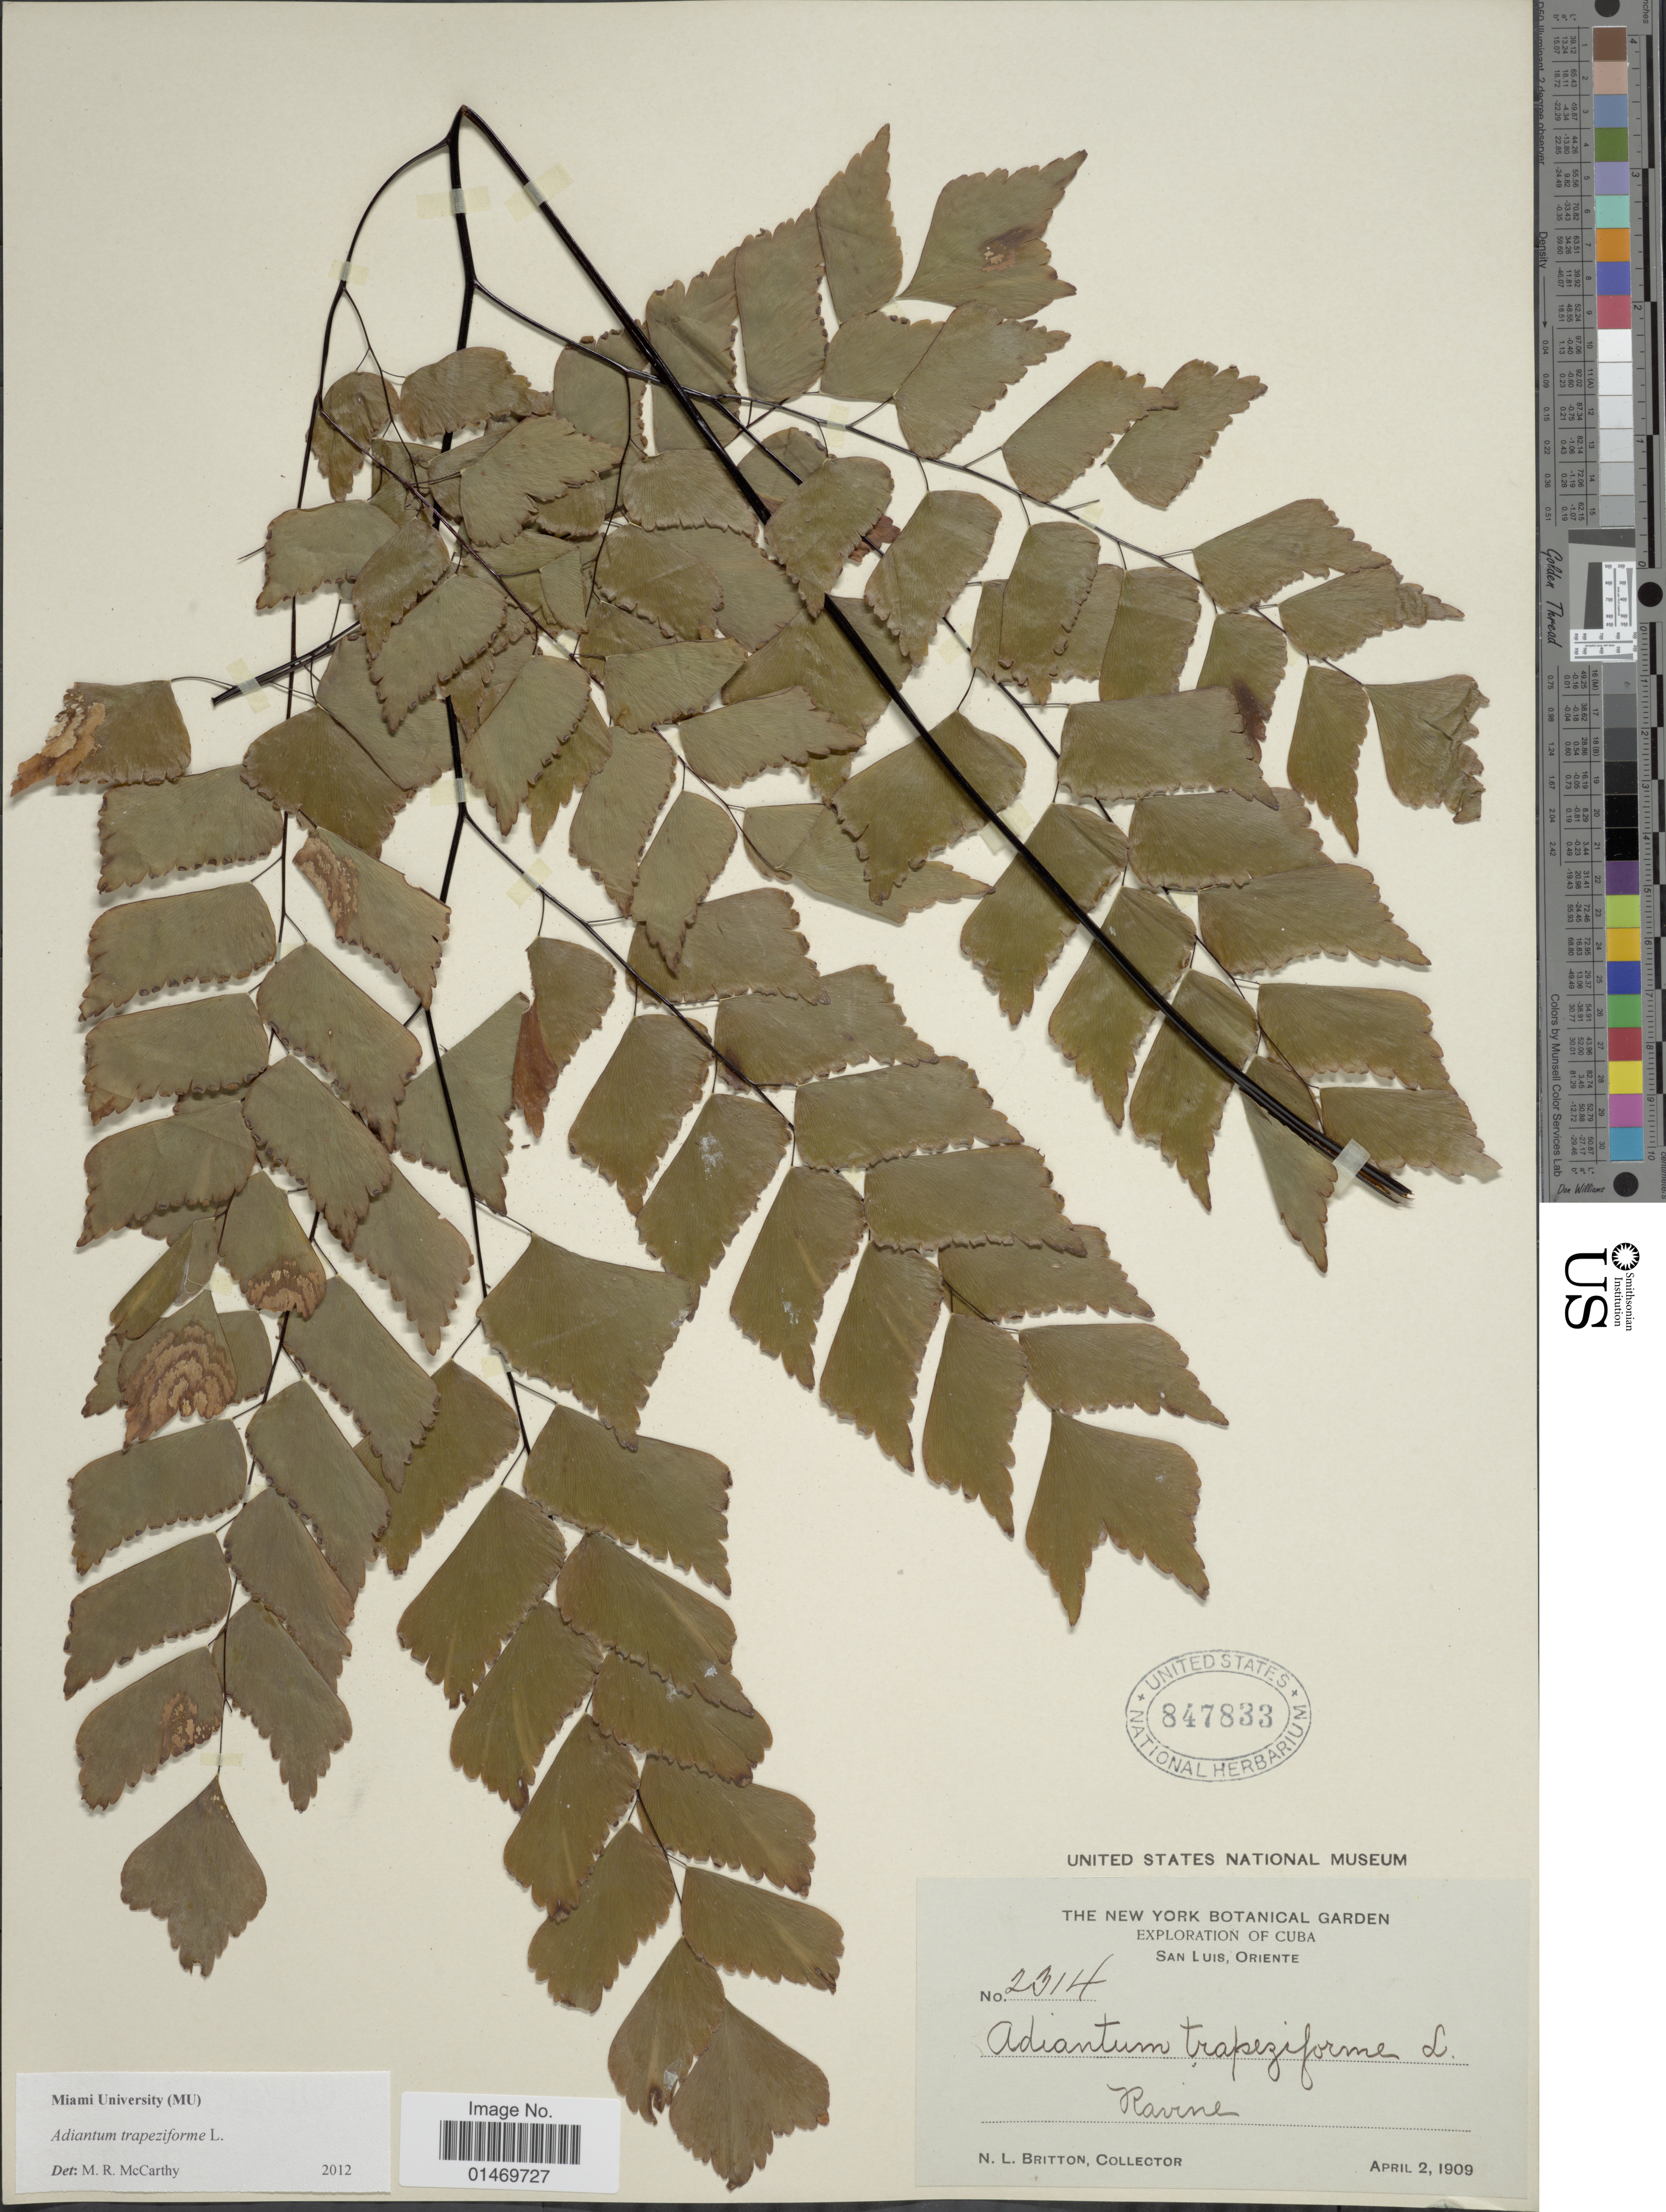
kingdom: Plantae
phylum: Tracheophyta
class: Polypodiopsida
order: Polypodiales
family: Pteridaceae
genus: Adiantum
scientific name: Adiantum trapeziforme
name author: L.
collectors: N. Britton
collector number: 2314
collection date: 1909-04-02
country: Cuba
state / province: Oriente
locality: Cuba, San Luis, Ravine.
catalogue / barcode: US 847833